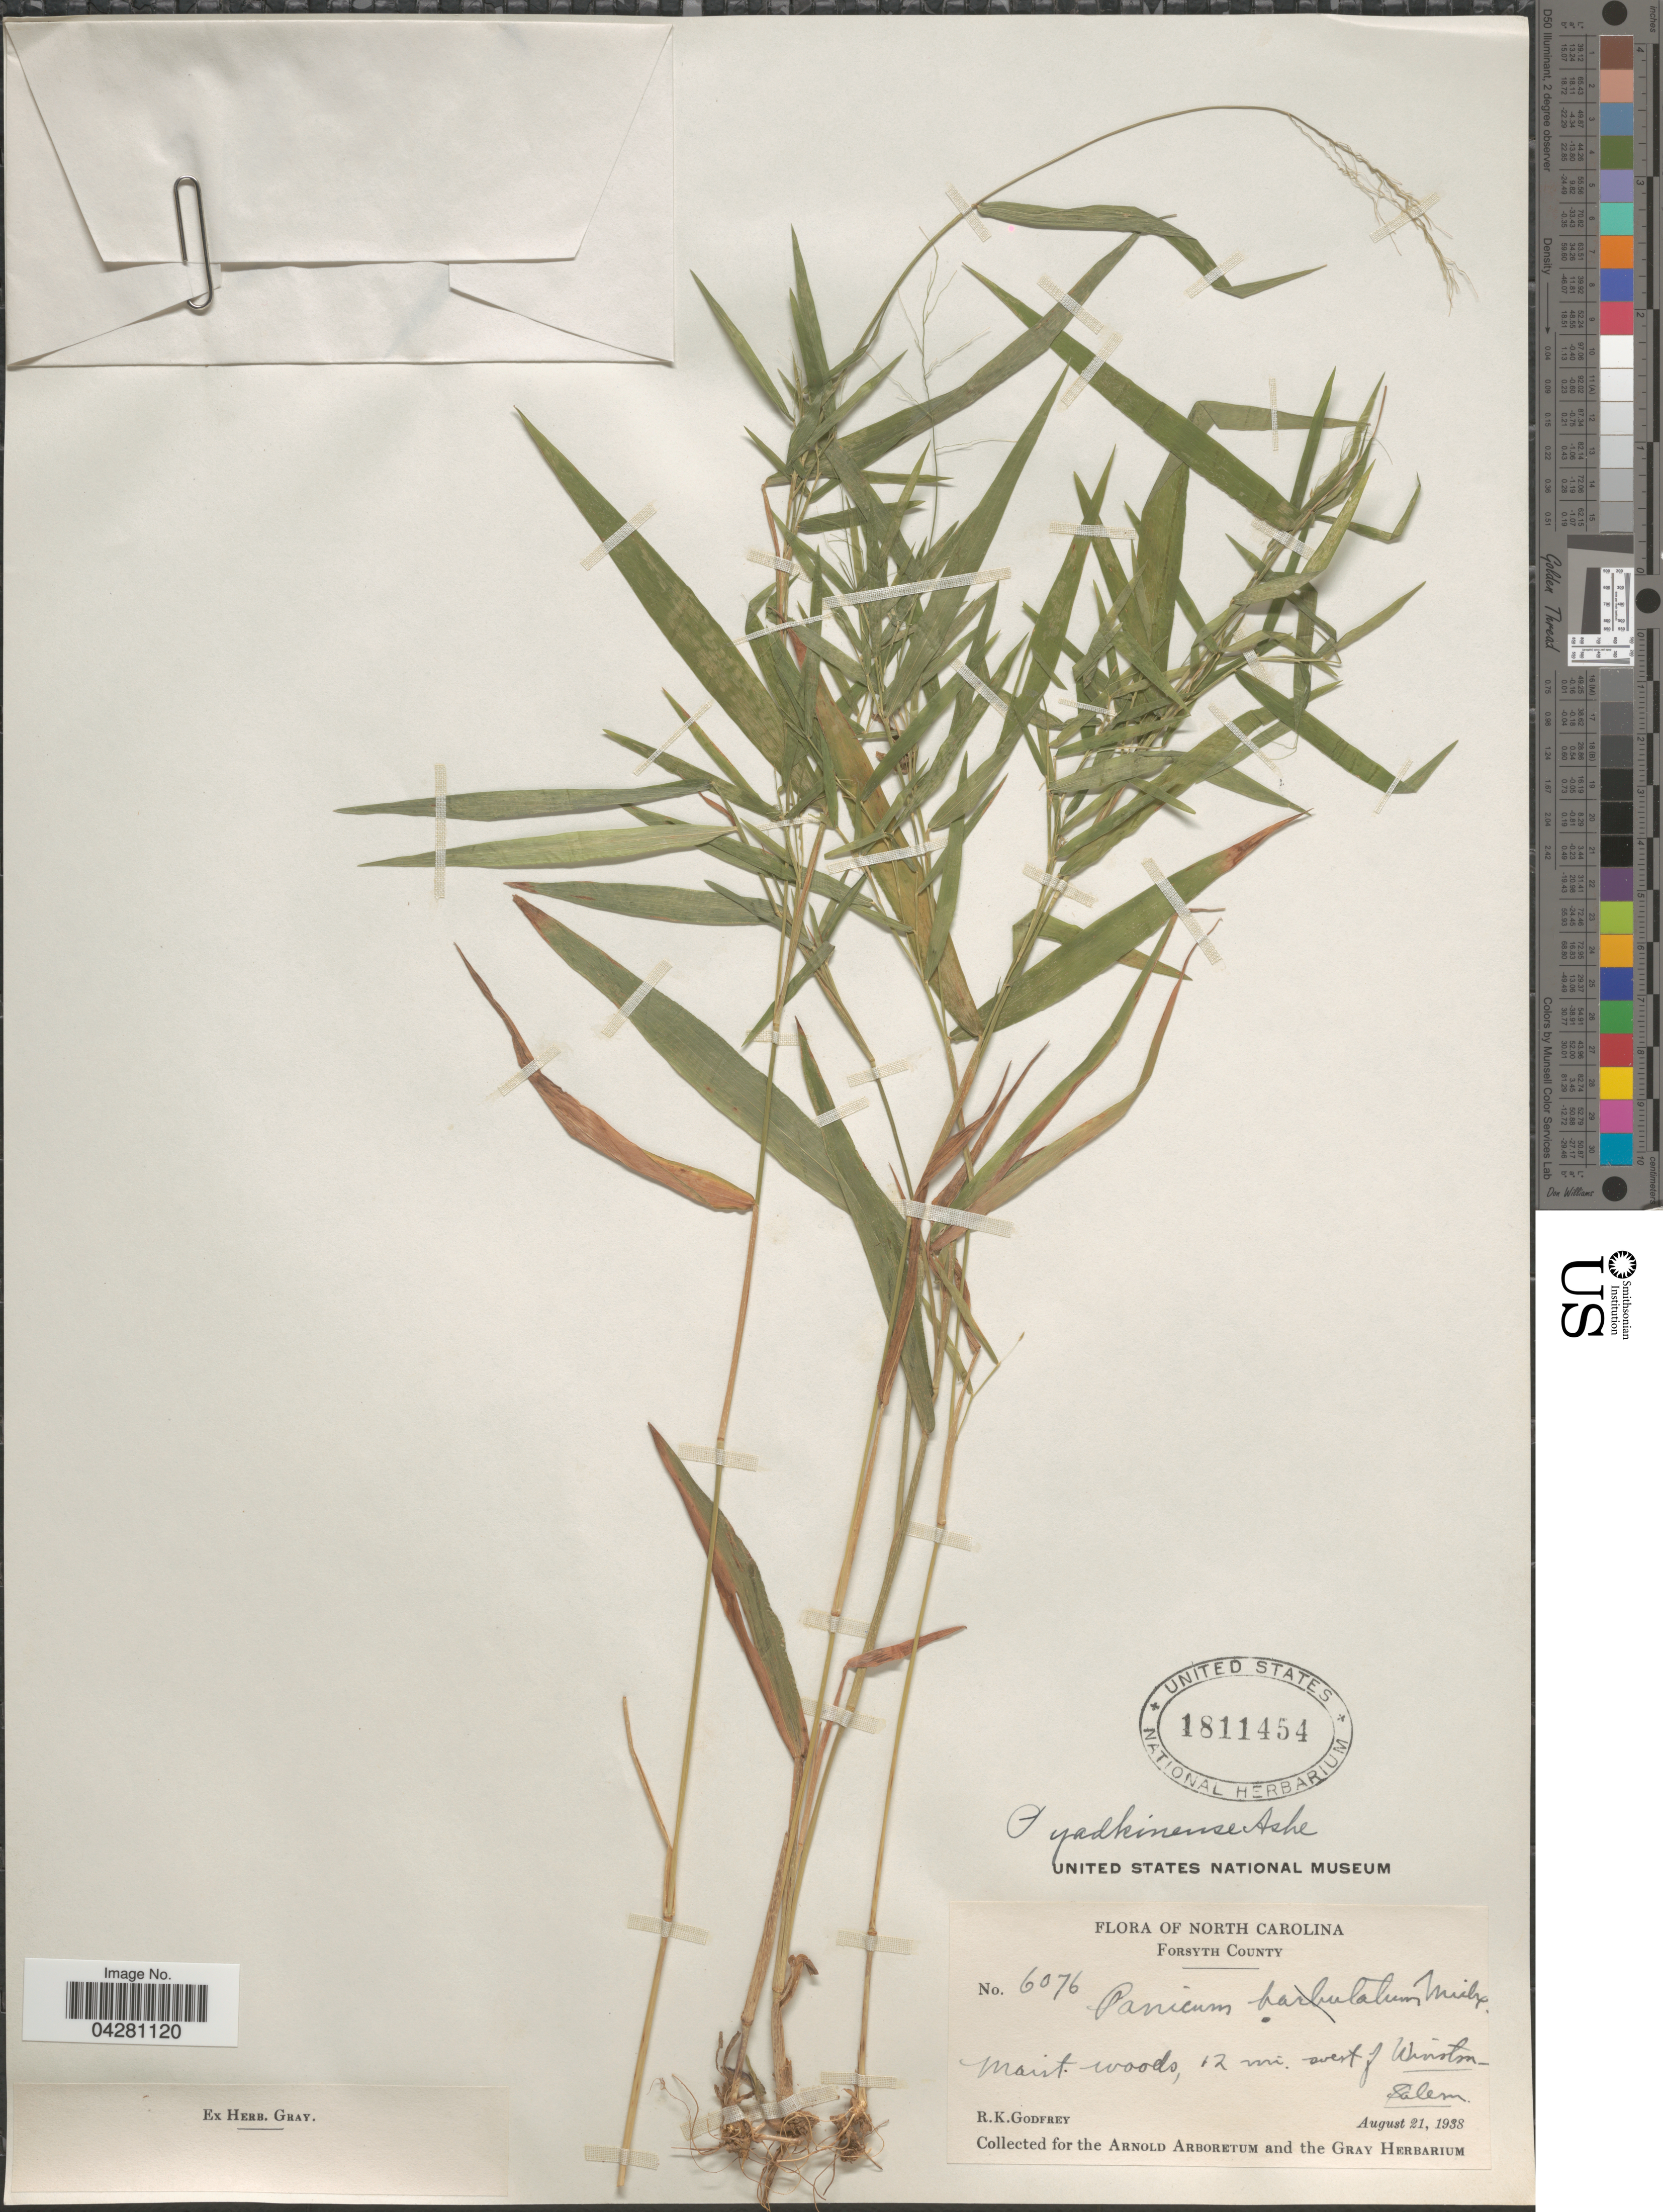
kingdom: Plantae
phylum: Tracheophyta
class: Liliopsida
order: Poales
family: Poaceae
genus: Dichanthelium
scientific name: Dichanthelium dichotomum var. dichotomum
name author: (L.) Gould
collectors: R. K. Godfrey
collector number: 6076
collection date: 1938-08-21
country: United States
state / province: North Carolina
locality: Forsyth County. Moist woods, 12 mi. west of Winston-Salem.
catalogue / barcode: US 1811454